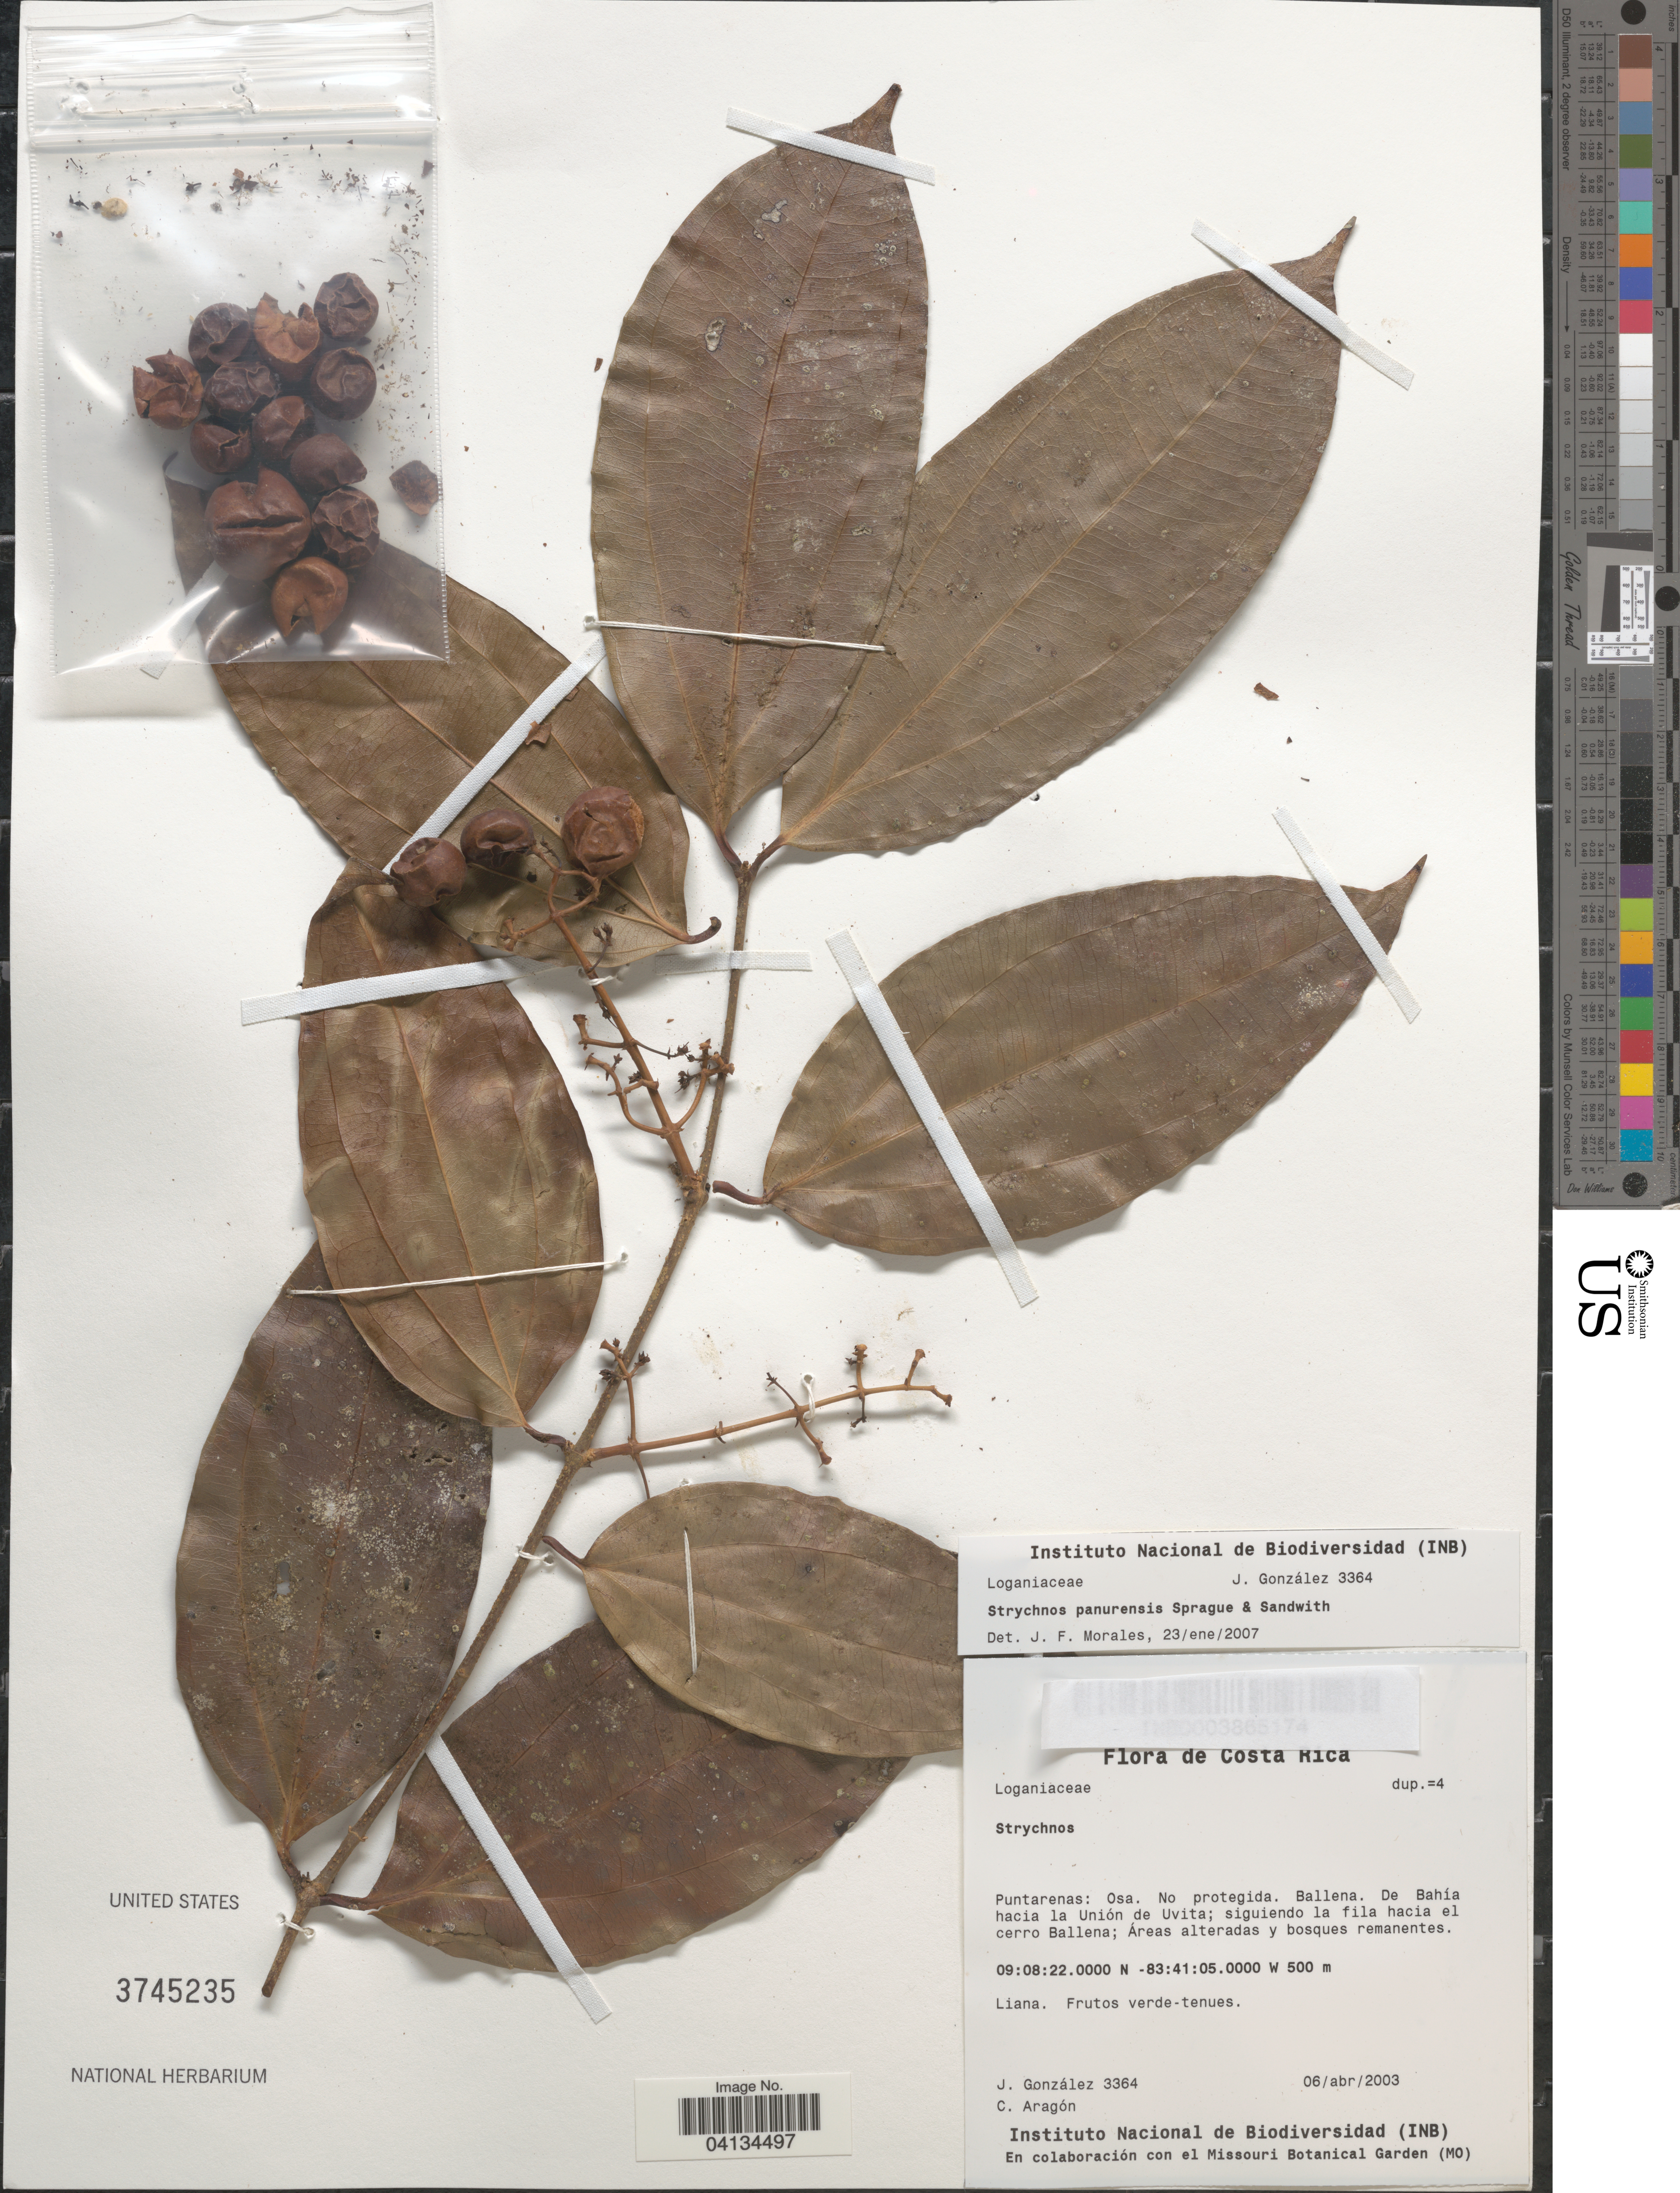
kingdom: Plantae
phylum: Tracheophyta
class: Magnoliopsida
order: Gentianales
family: Loganiaceae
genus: Strychnos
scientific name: Strychnos panurensis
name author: Sprague & Sandwith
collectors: J. González & C. Aragon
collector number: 3364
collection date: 2003-04-06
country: Costa Rica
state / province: Puntarenas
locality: Osa. No protegida. Ballena. De bahía hacia la Unión de Uvita; siguiendo la fila hacia el cerro Ballena.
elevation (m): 500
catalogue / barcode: US 3745235